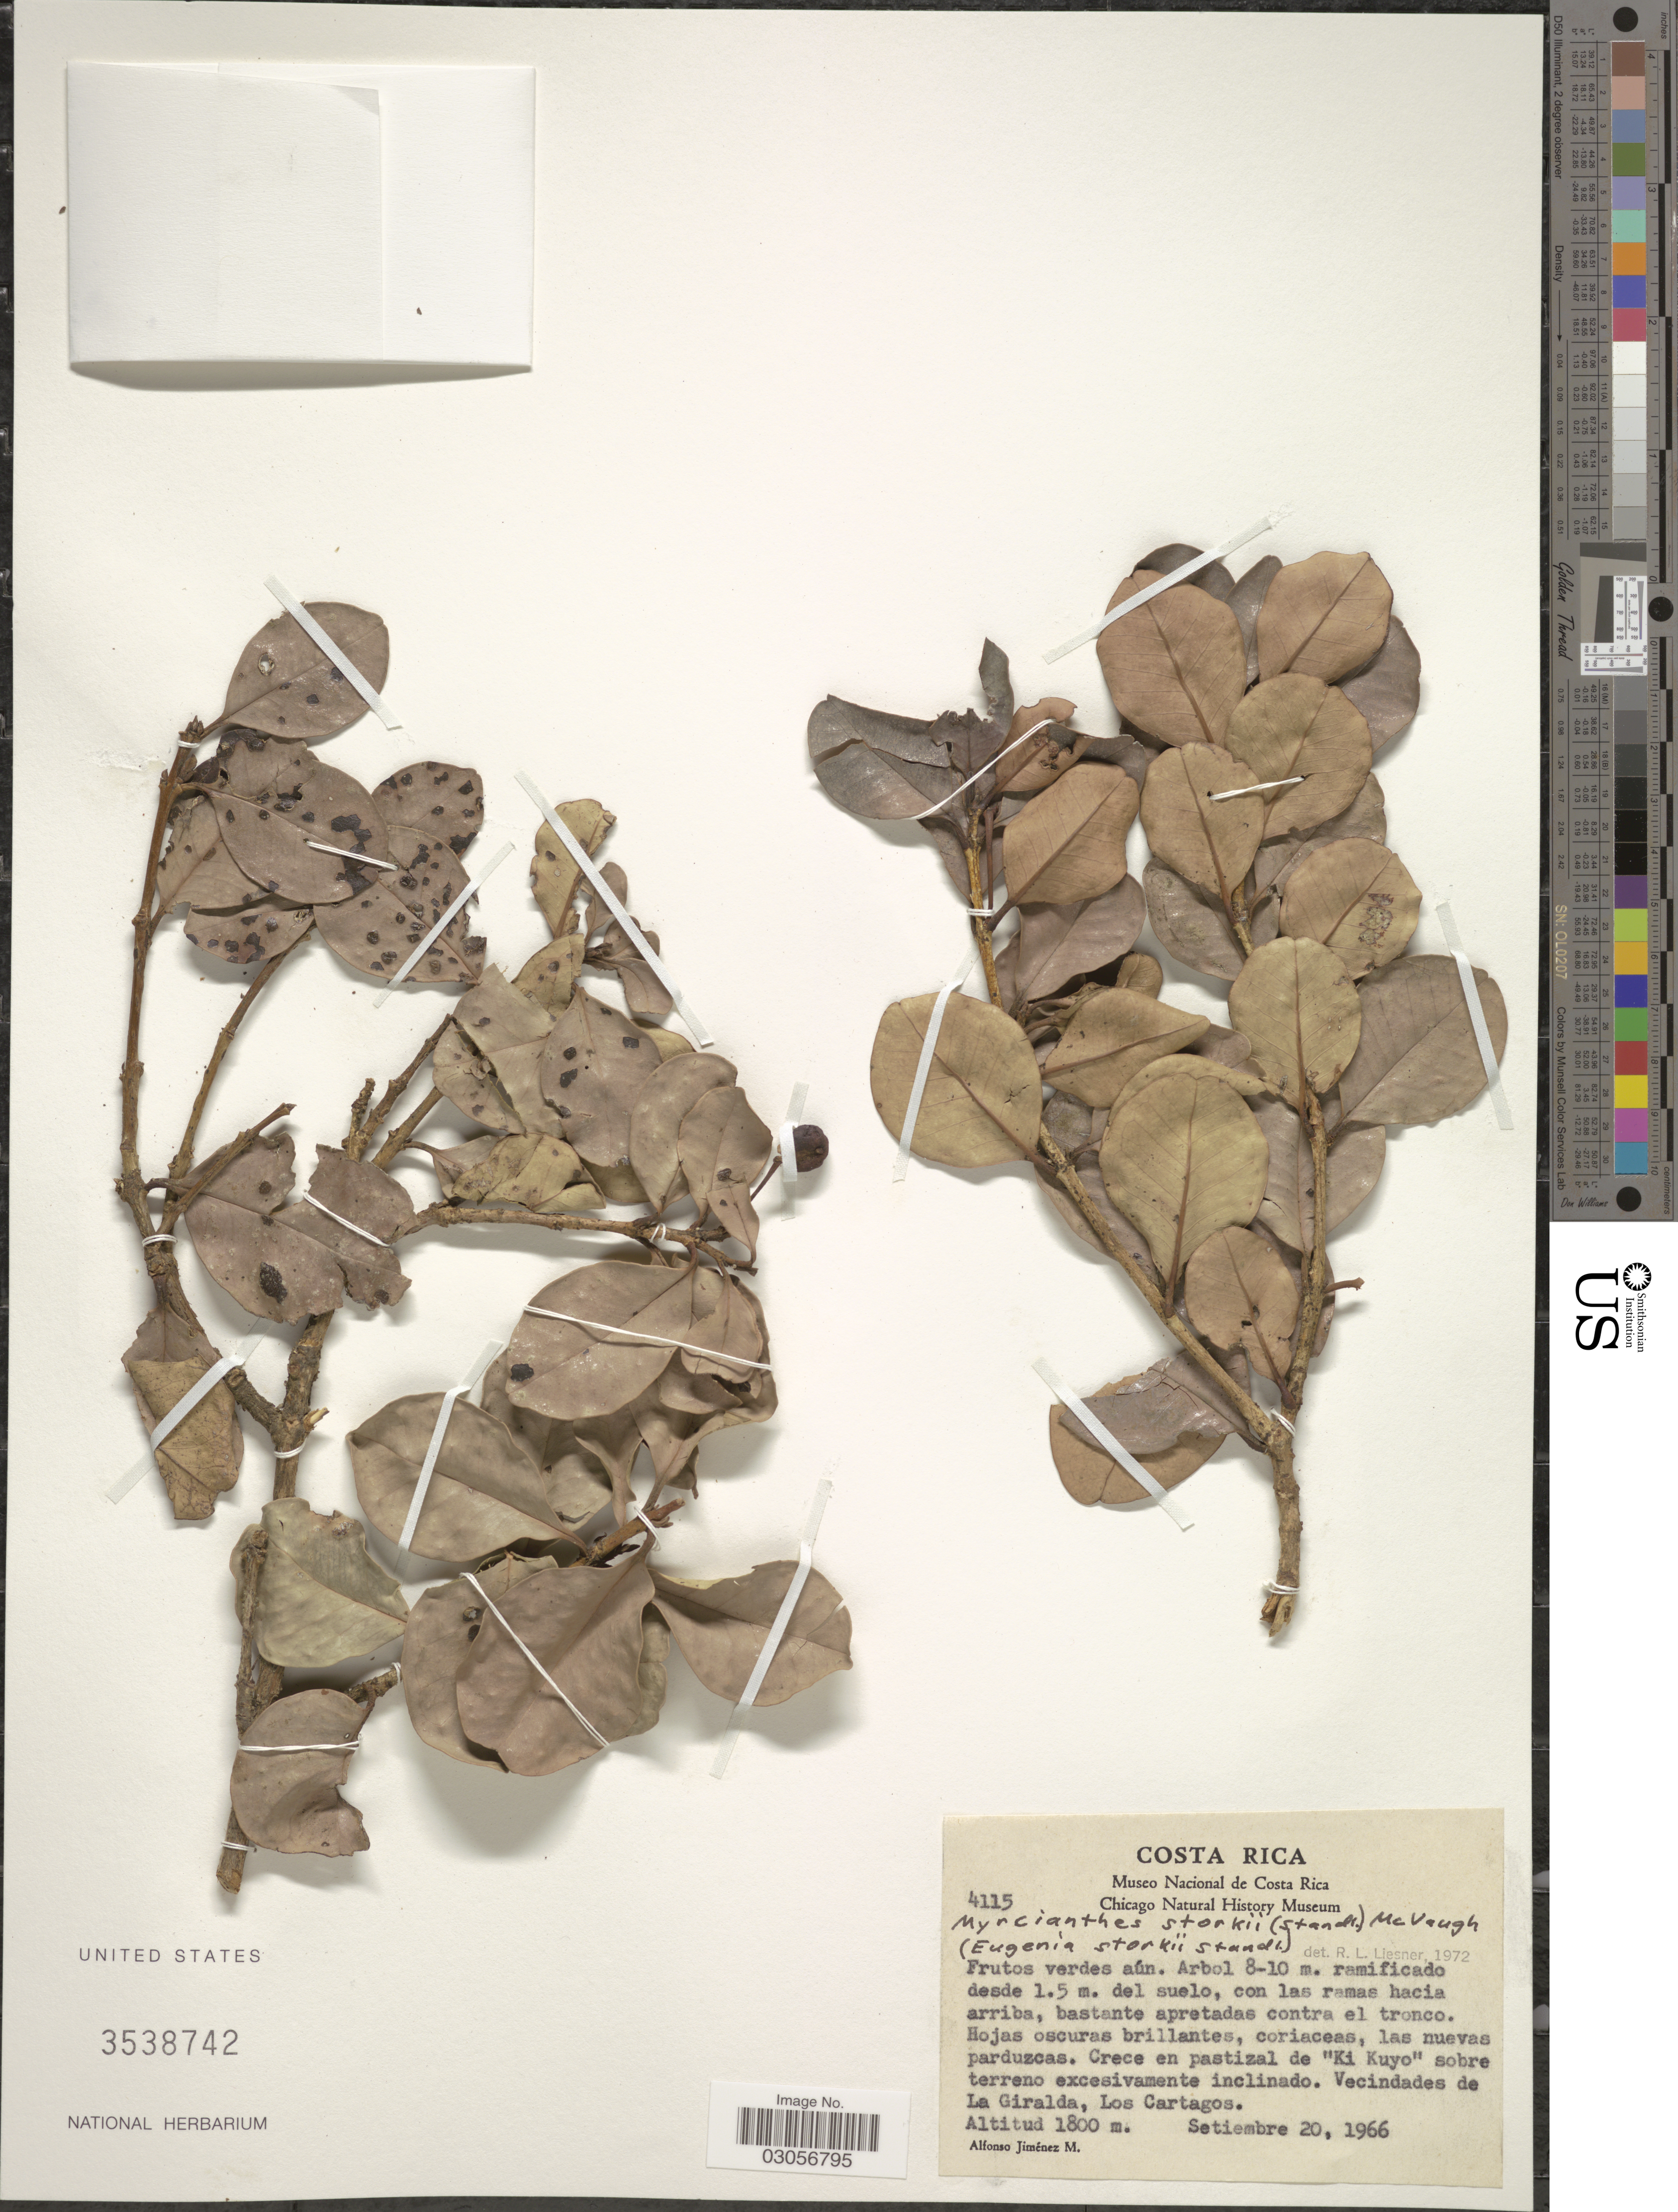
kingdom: Plantae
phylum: Tracheophyta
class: Magnoliopsida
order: Myrtales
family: Myrtaceae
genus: Myrcianthes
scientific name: Myrcianthes storkii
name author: (Standl.) McVaugh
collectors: A. Jimenez M.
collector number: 4115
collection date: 1966-09-20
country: Costa Rica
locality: Vecindades de La Giralda, Los Cartagos.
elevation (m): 1800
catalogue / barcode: US 3538742